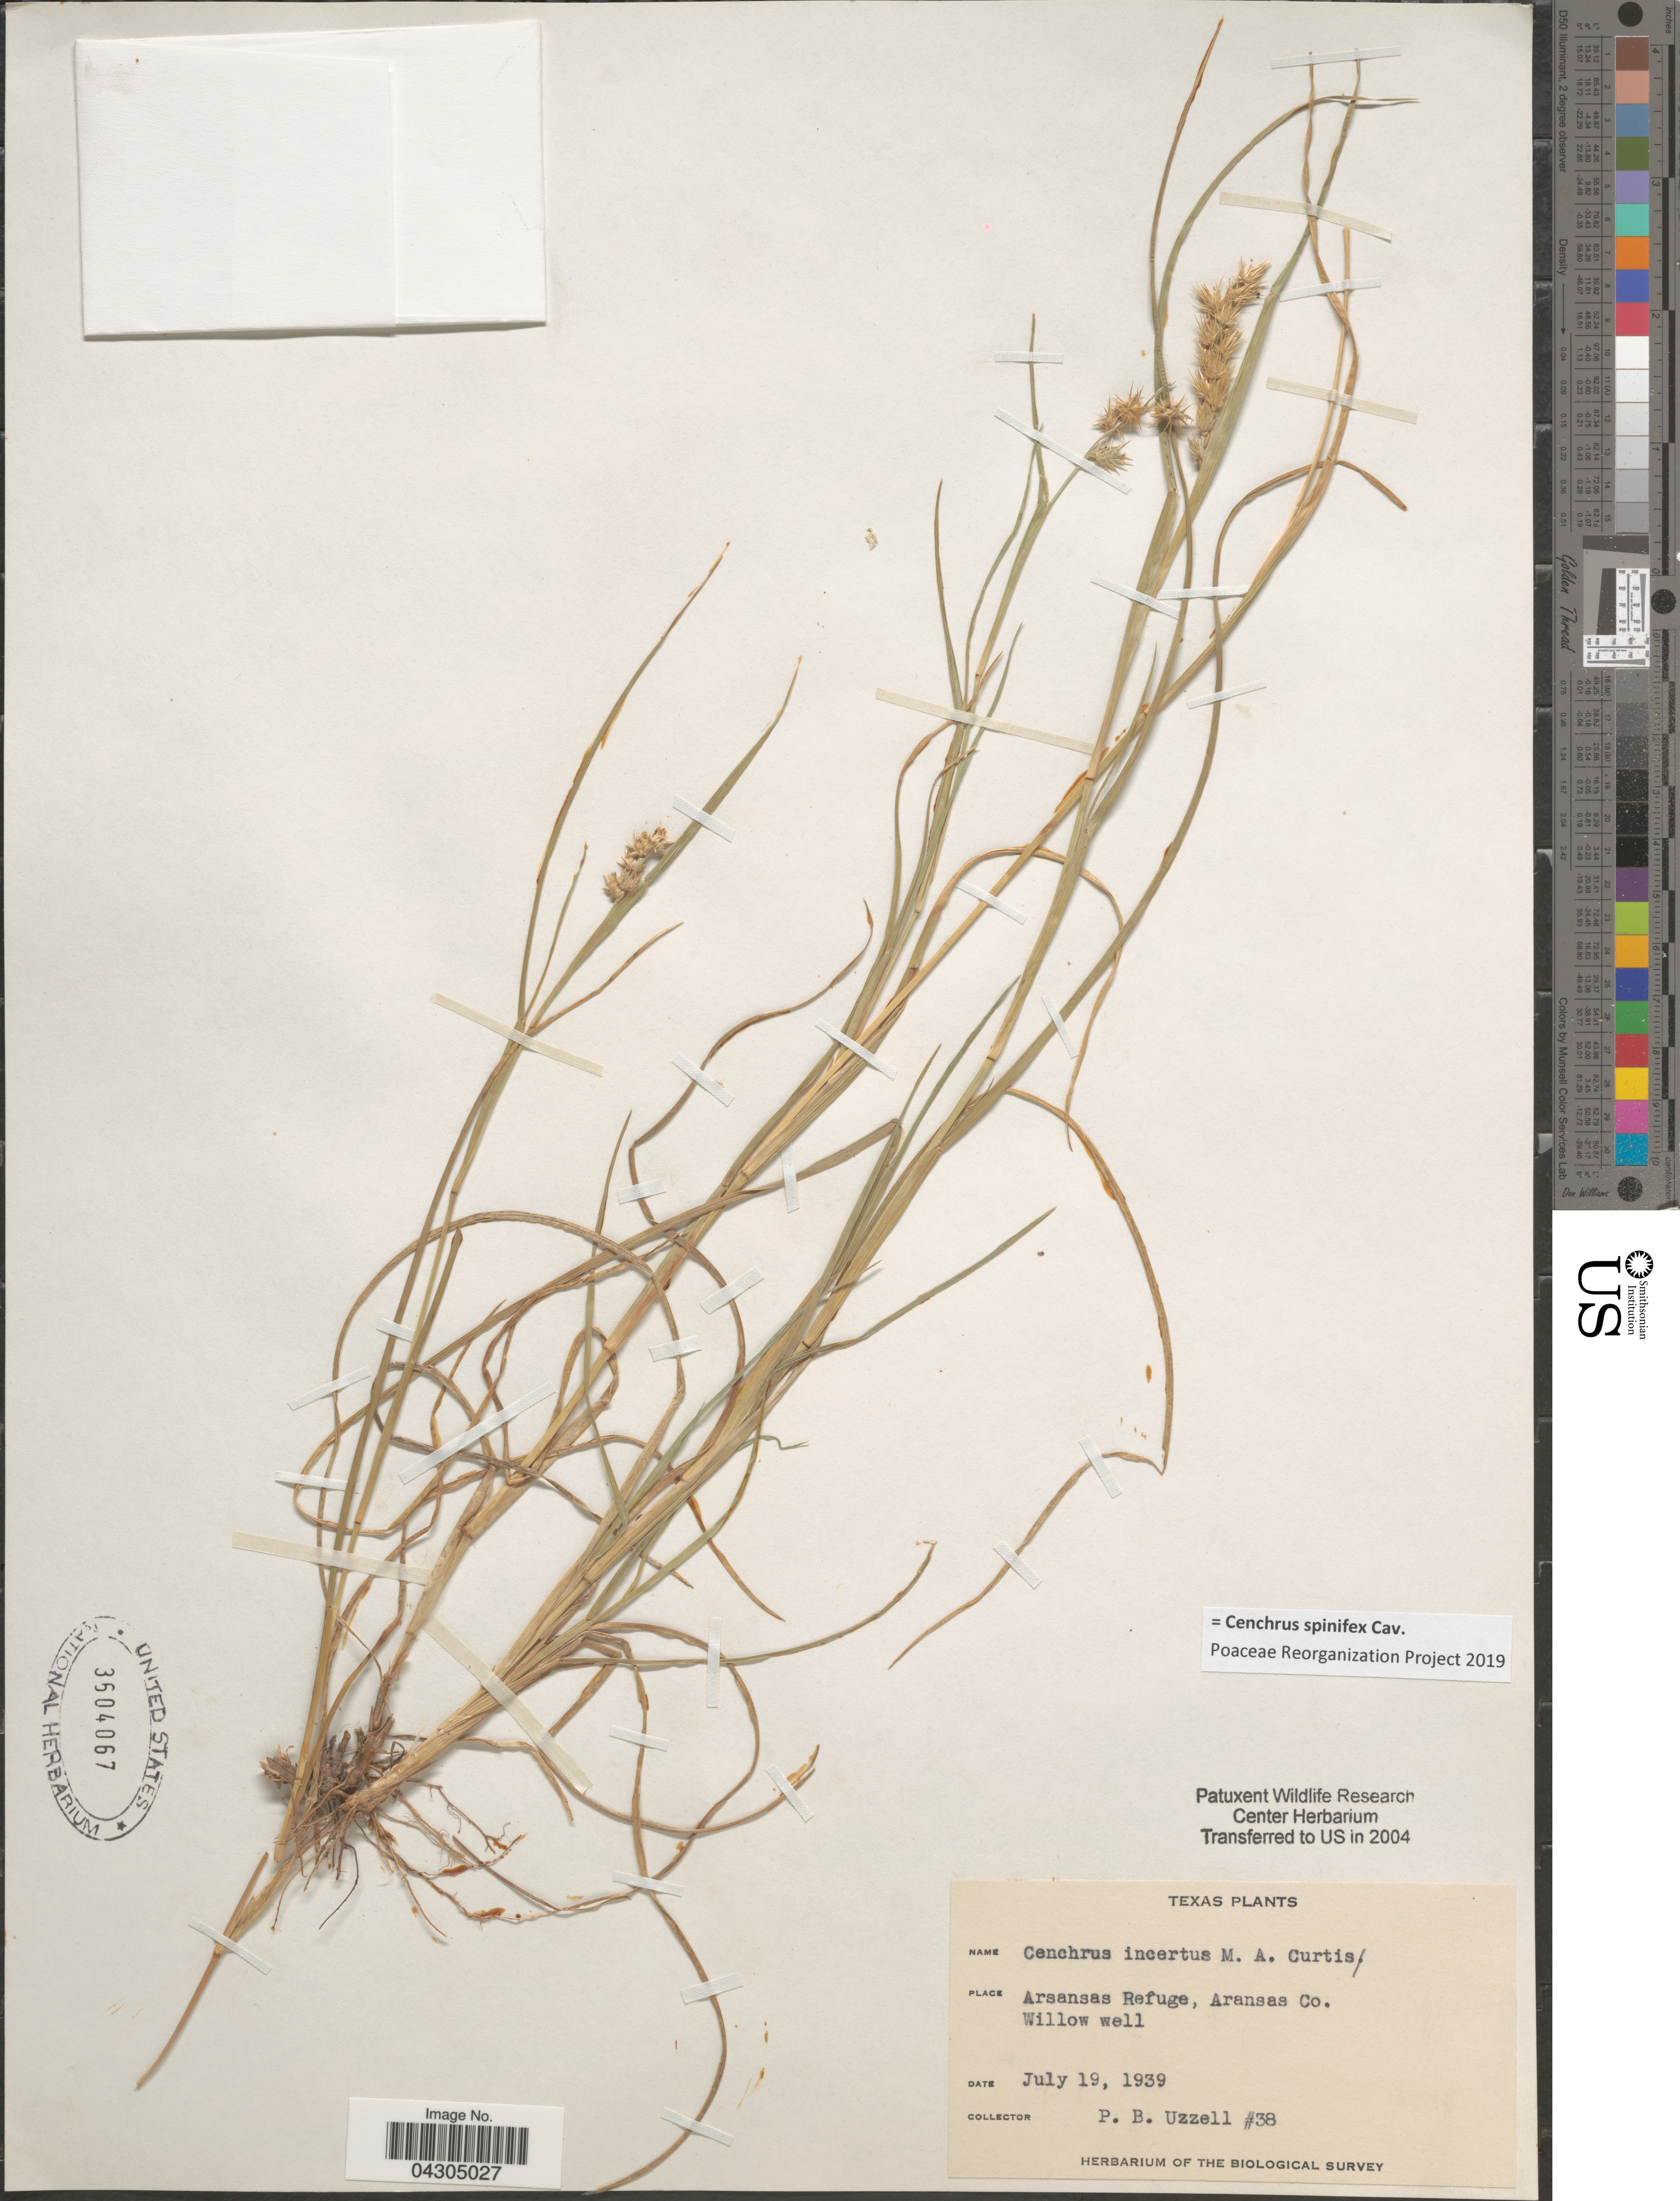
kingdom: Plantae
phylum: Tracheophyta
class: Liliopsida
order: Poales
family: Poaceae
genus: Cenchrus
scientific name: Cenchrus spinifex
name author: Cav.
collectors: P. Uzzell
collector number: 38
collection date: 1939-07-19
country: United States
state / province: Texas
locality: Arsansas Refuge, Aransas Co. Willow well. The Biological Survey.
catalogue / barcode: US 3604067